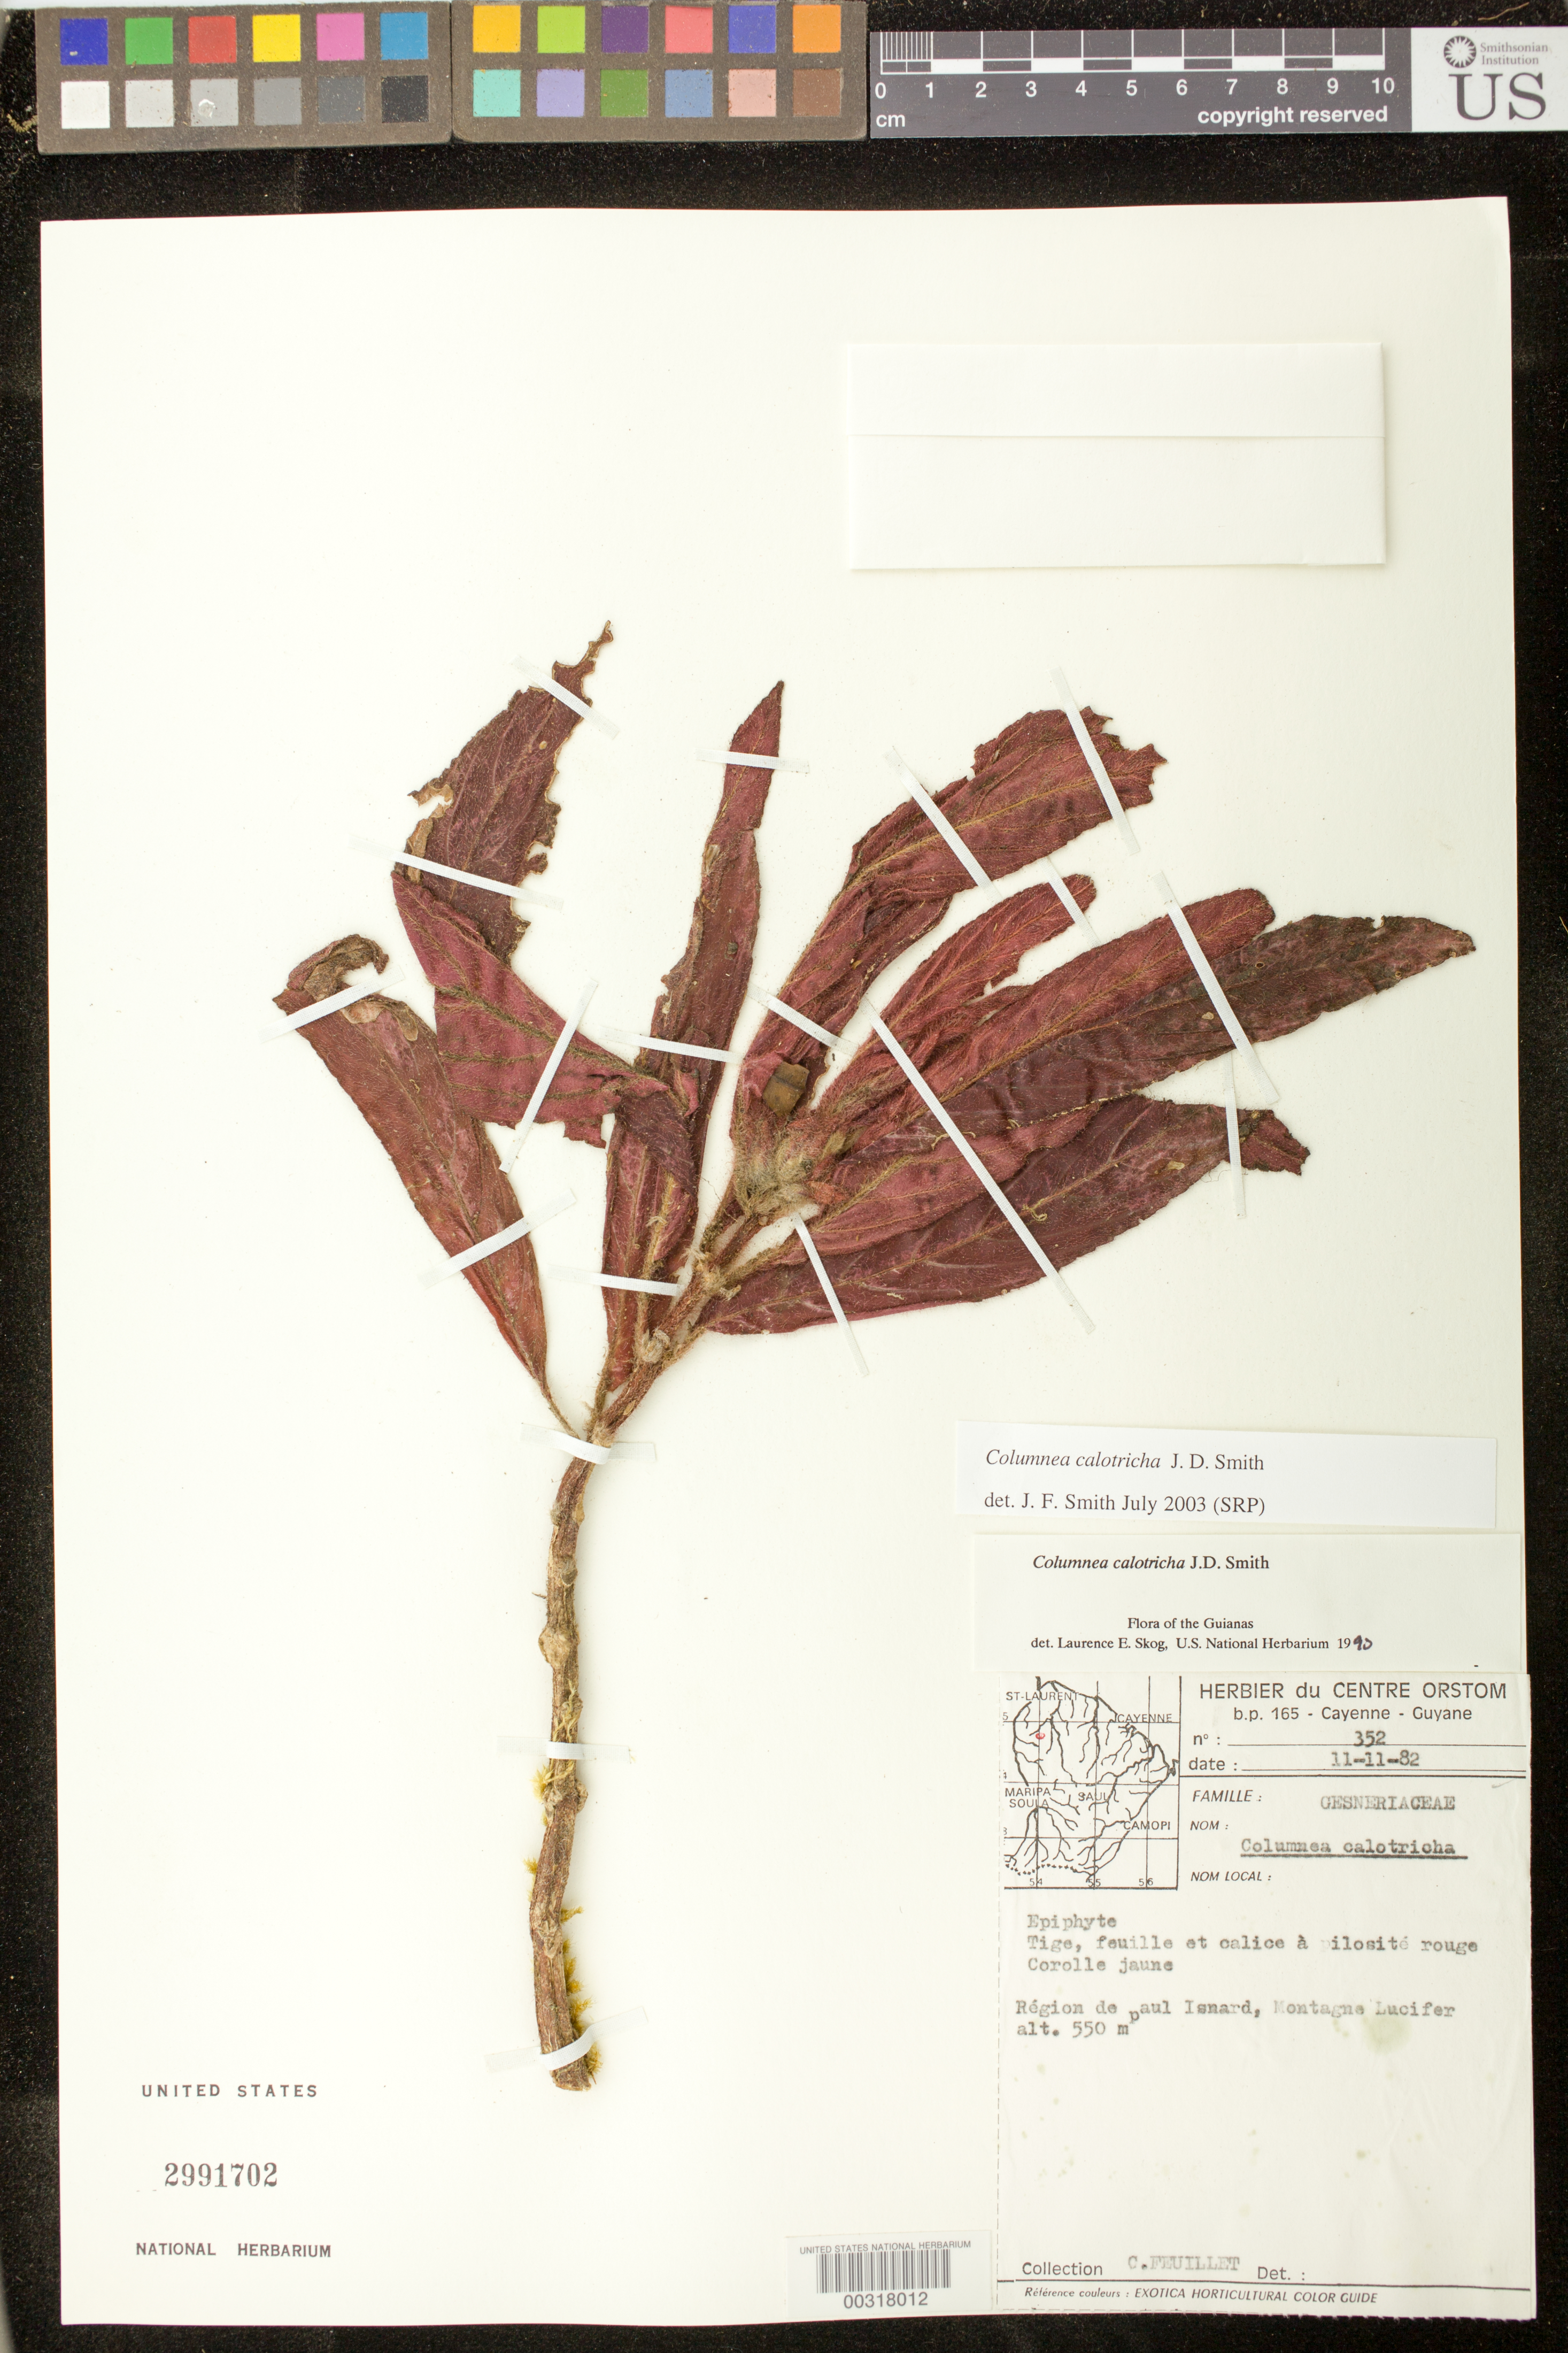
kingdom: Plantae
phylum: Tracheophyta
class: Magnoliopsida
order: Lamiales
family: Gesneriaceae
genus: Columnea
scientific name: Columnea calotricha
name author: Donn. Sm.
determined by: Skog, Laurence E.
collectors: C. Feuillet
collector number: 352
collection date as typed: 11 Nov 1982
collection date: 1982-11-11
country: French Guiana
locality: Région de Paul Isnard: Montagne Lucifer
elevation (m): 550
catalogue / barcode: US 2991702